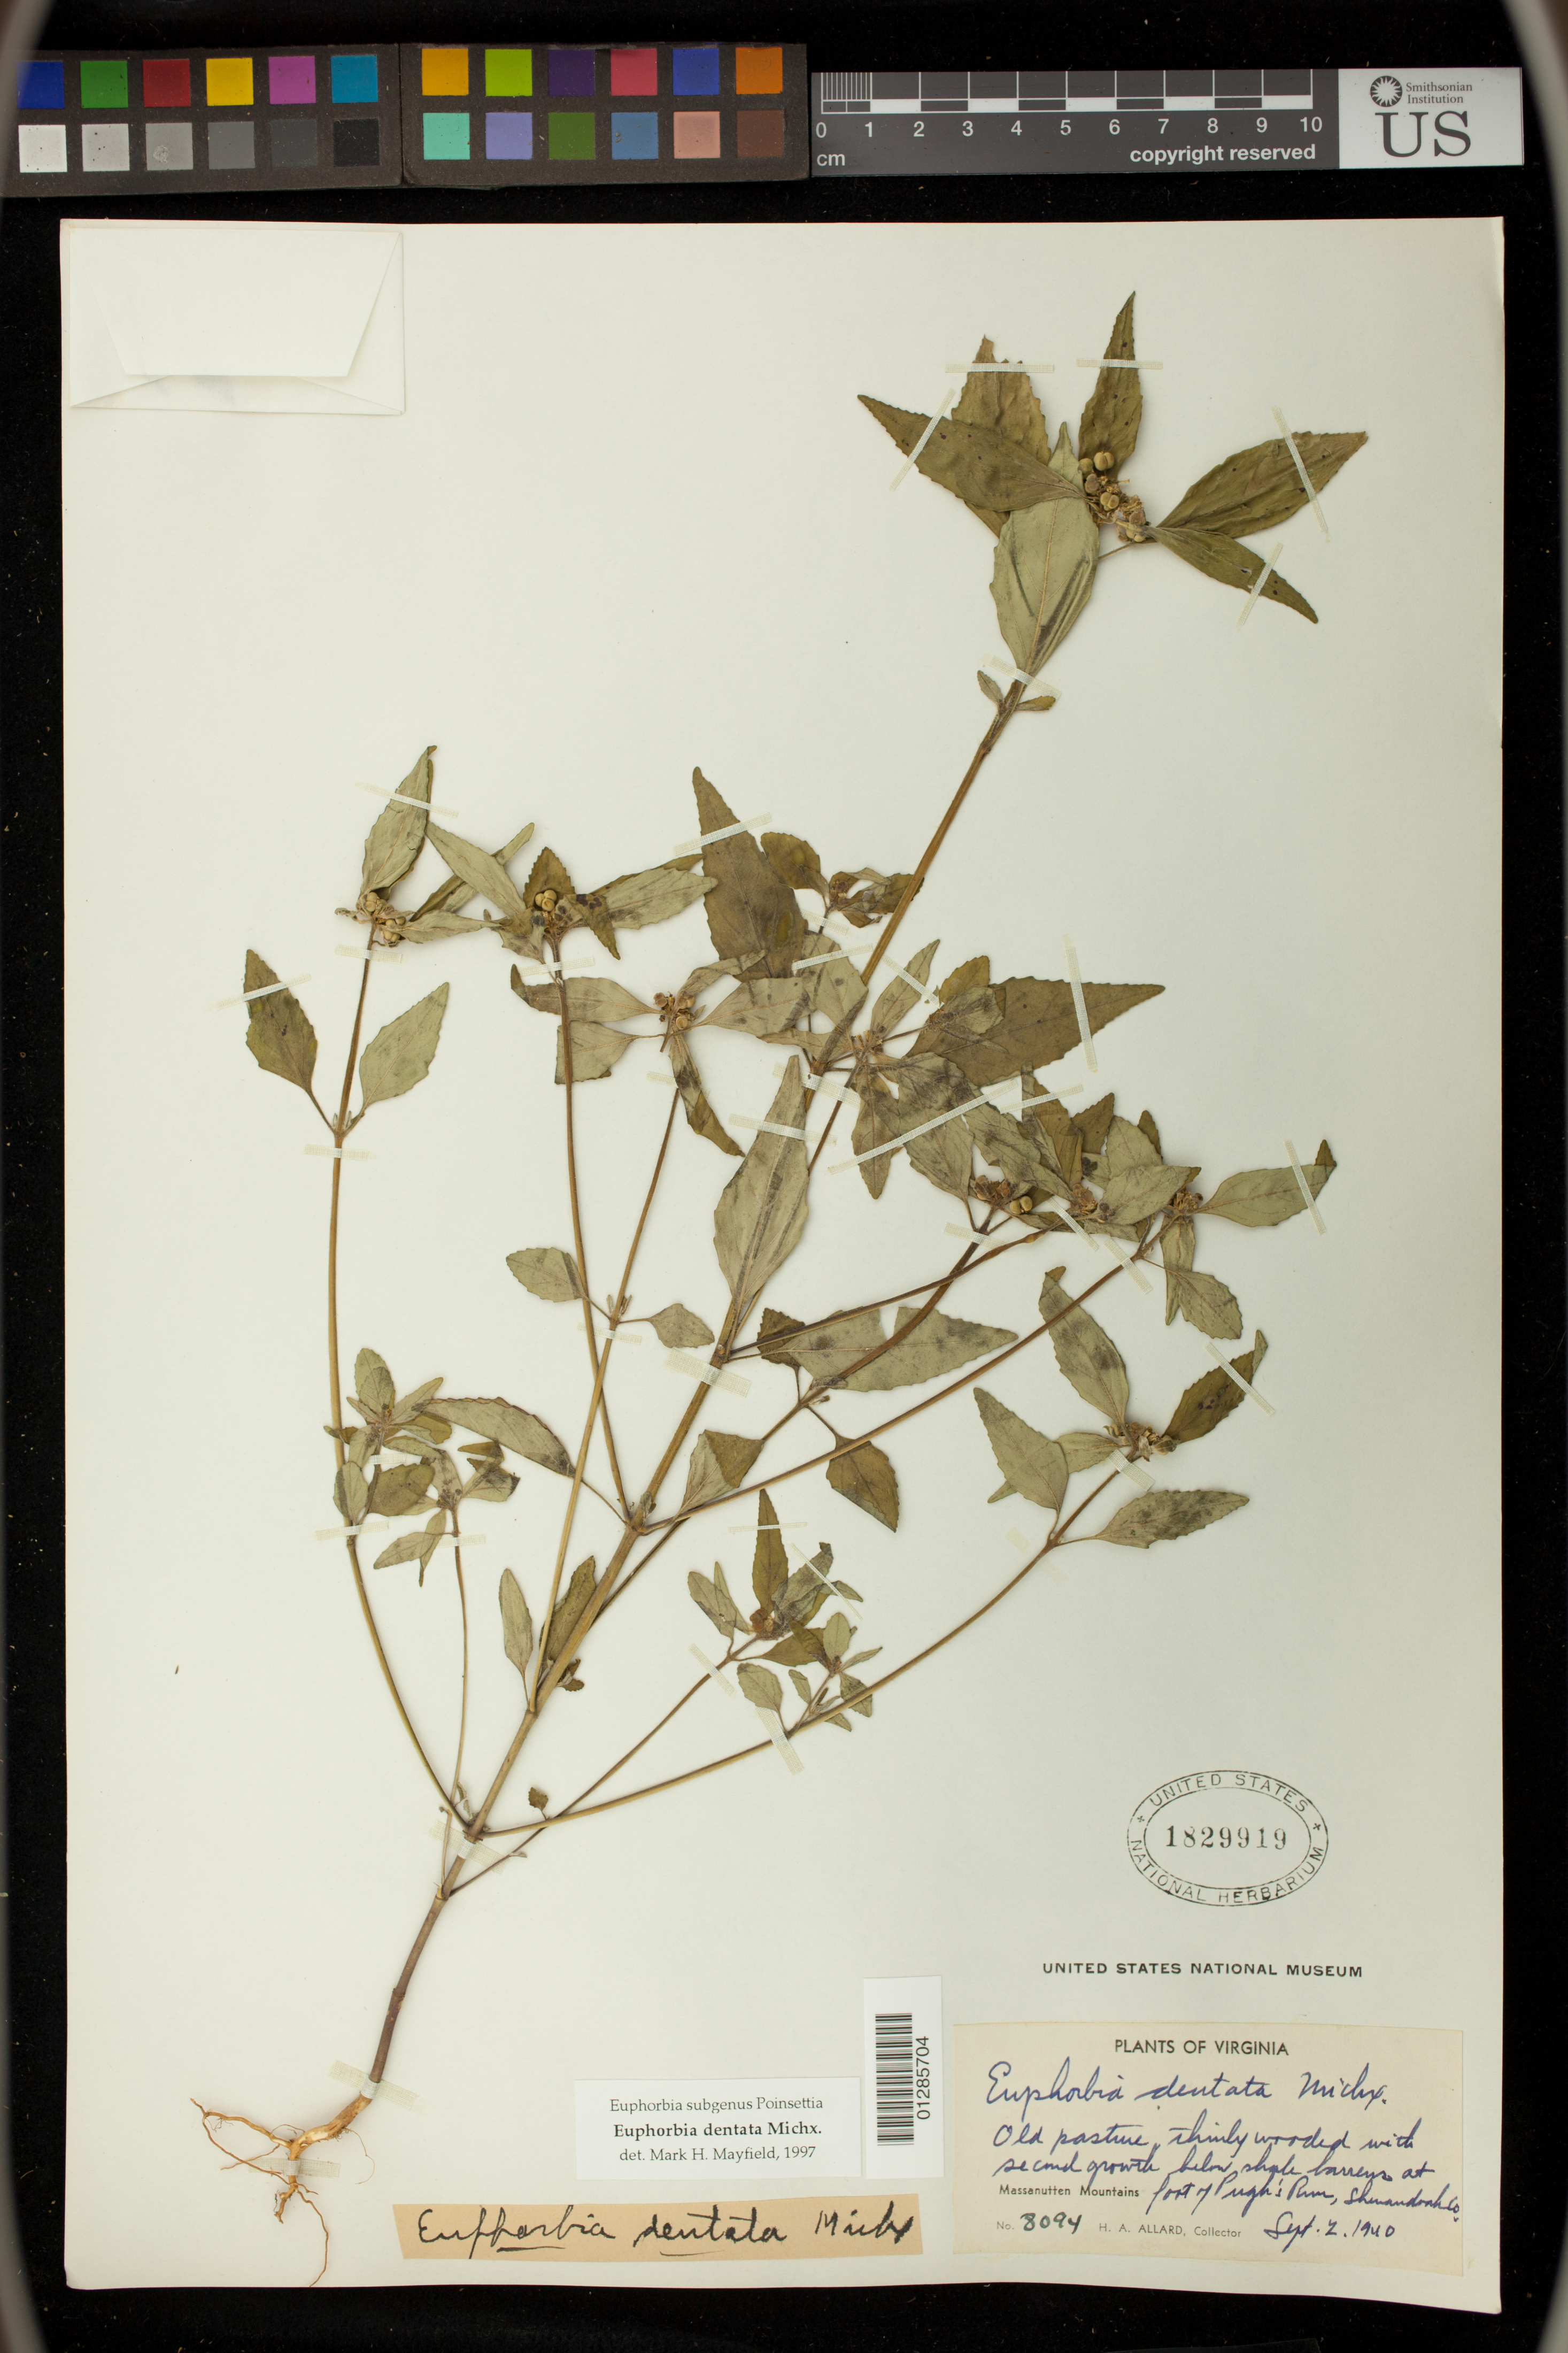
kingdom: Plantae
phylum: Tracheophyta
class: Magnoliopsida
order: Malpighiales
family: Euphorbiaceae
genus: Euphorbia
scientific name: Euphorbia dentata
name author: Michx.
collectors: H. A. Allard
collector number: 8094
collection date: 1940-09-02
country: United States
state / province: Virginia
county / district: Shenandoah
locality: Pugh's Run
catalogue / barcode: US 1829919